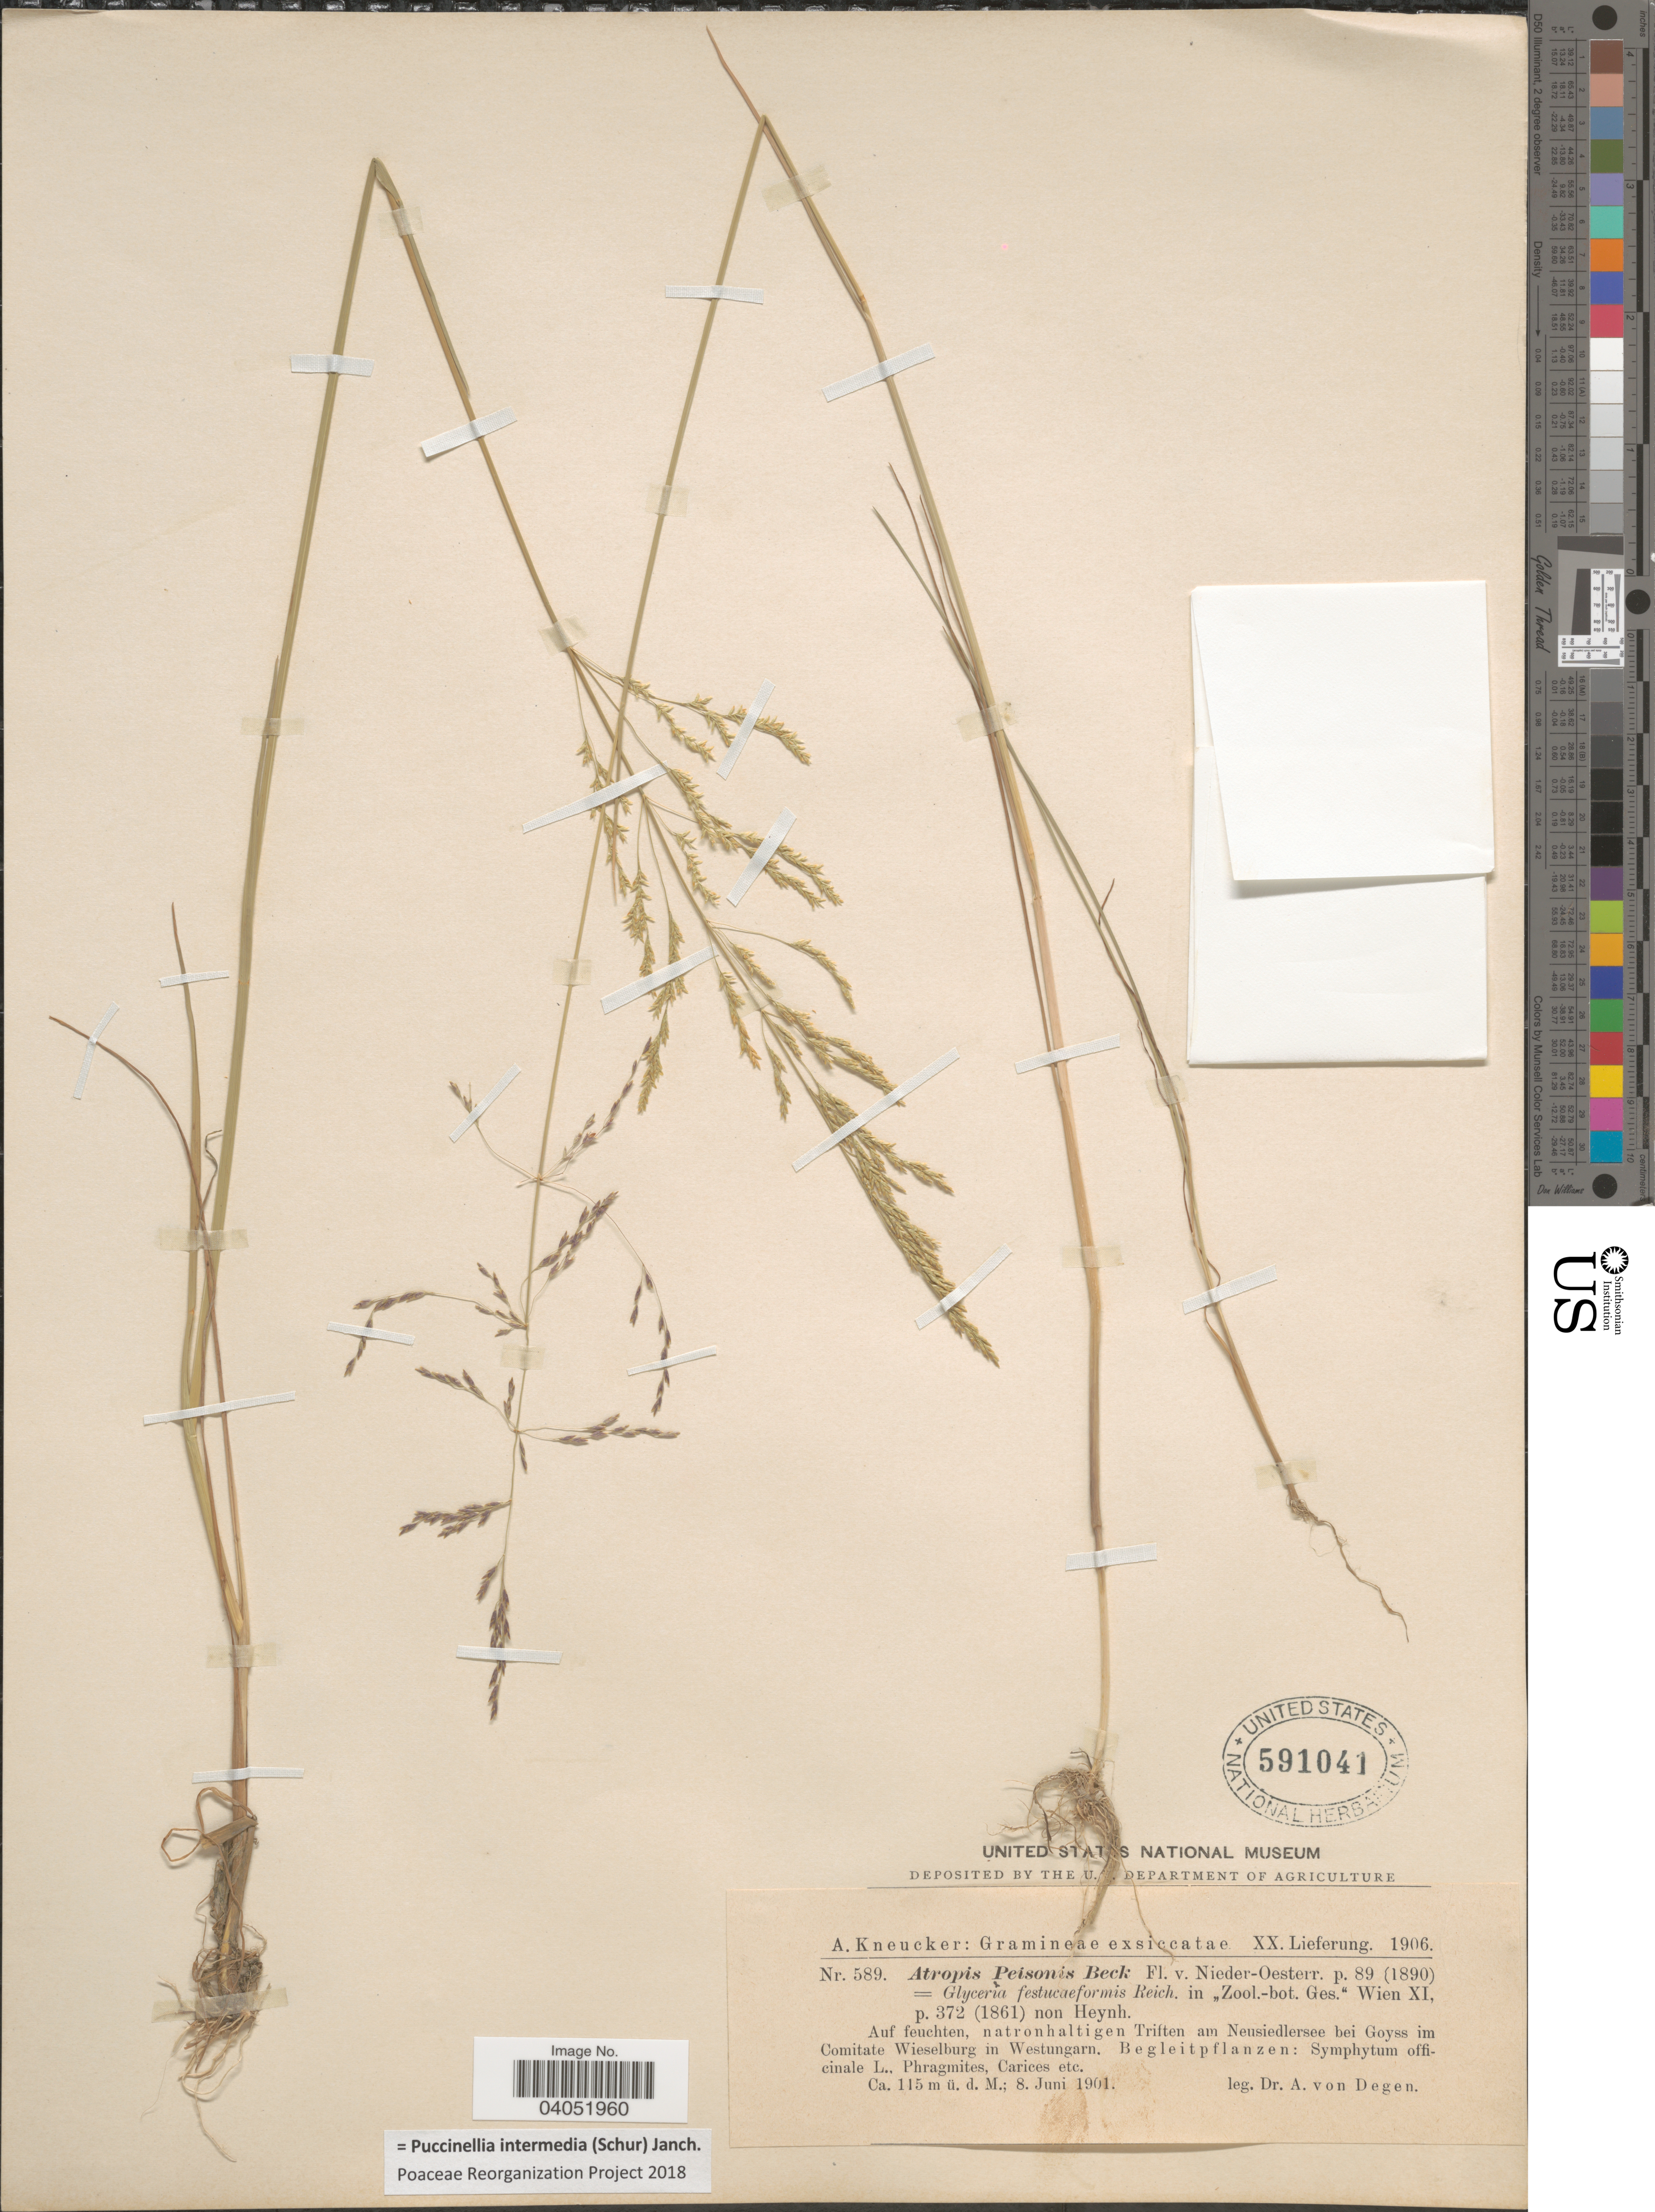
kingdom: Plantae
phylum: Tracheophyta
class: Liliopsida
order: Poales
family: Poaceae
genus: Puccinellia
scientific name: Puccinellia intermedia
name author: (Schur) Janch.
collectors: A. von Degen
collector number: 589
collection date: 1901-06-08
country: Hungary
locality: Gramineae. Auf feuchten, natronhaltigen Triften am Neusiedlersee bei Goyss im Comitate Wieselburg in Westungarn.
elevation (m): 115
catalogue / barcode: US 591041